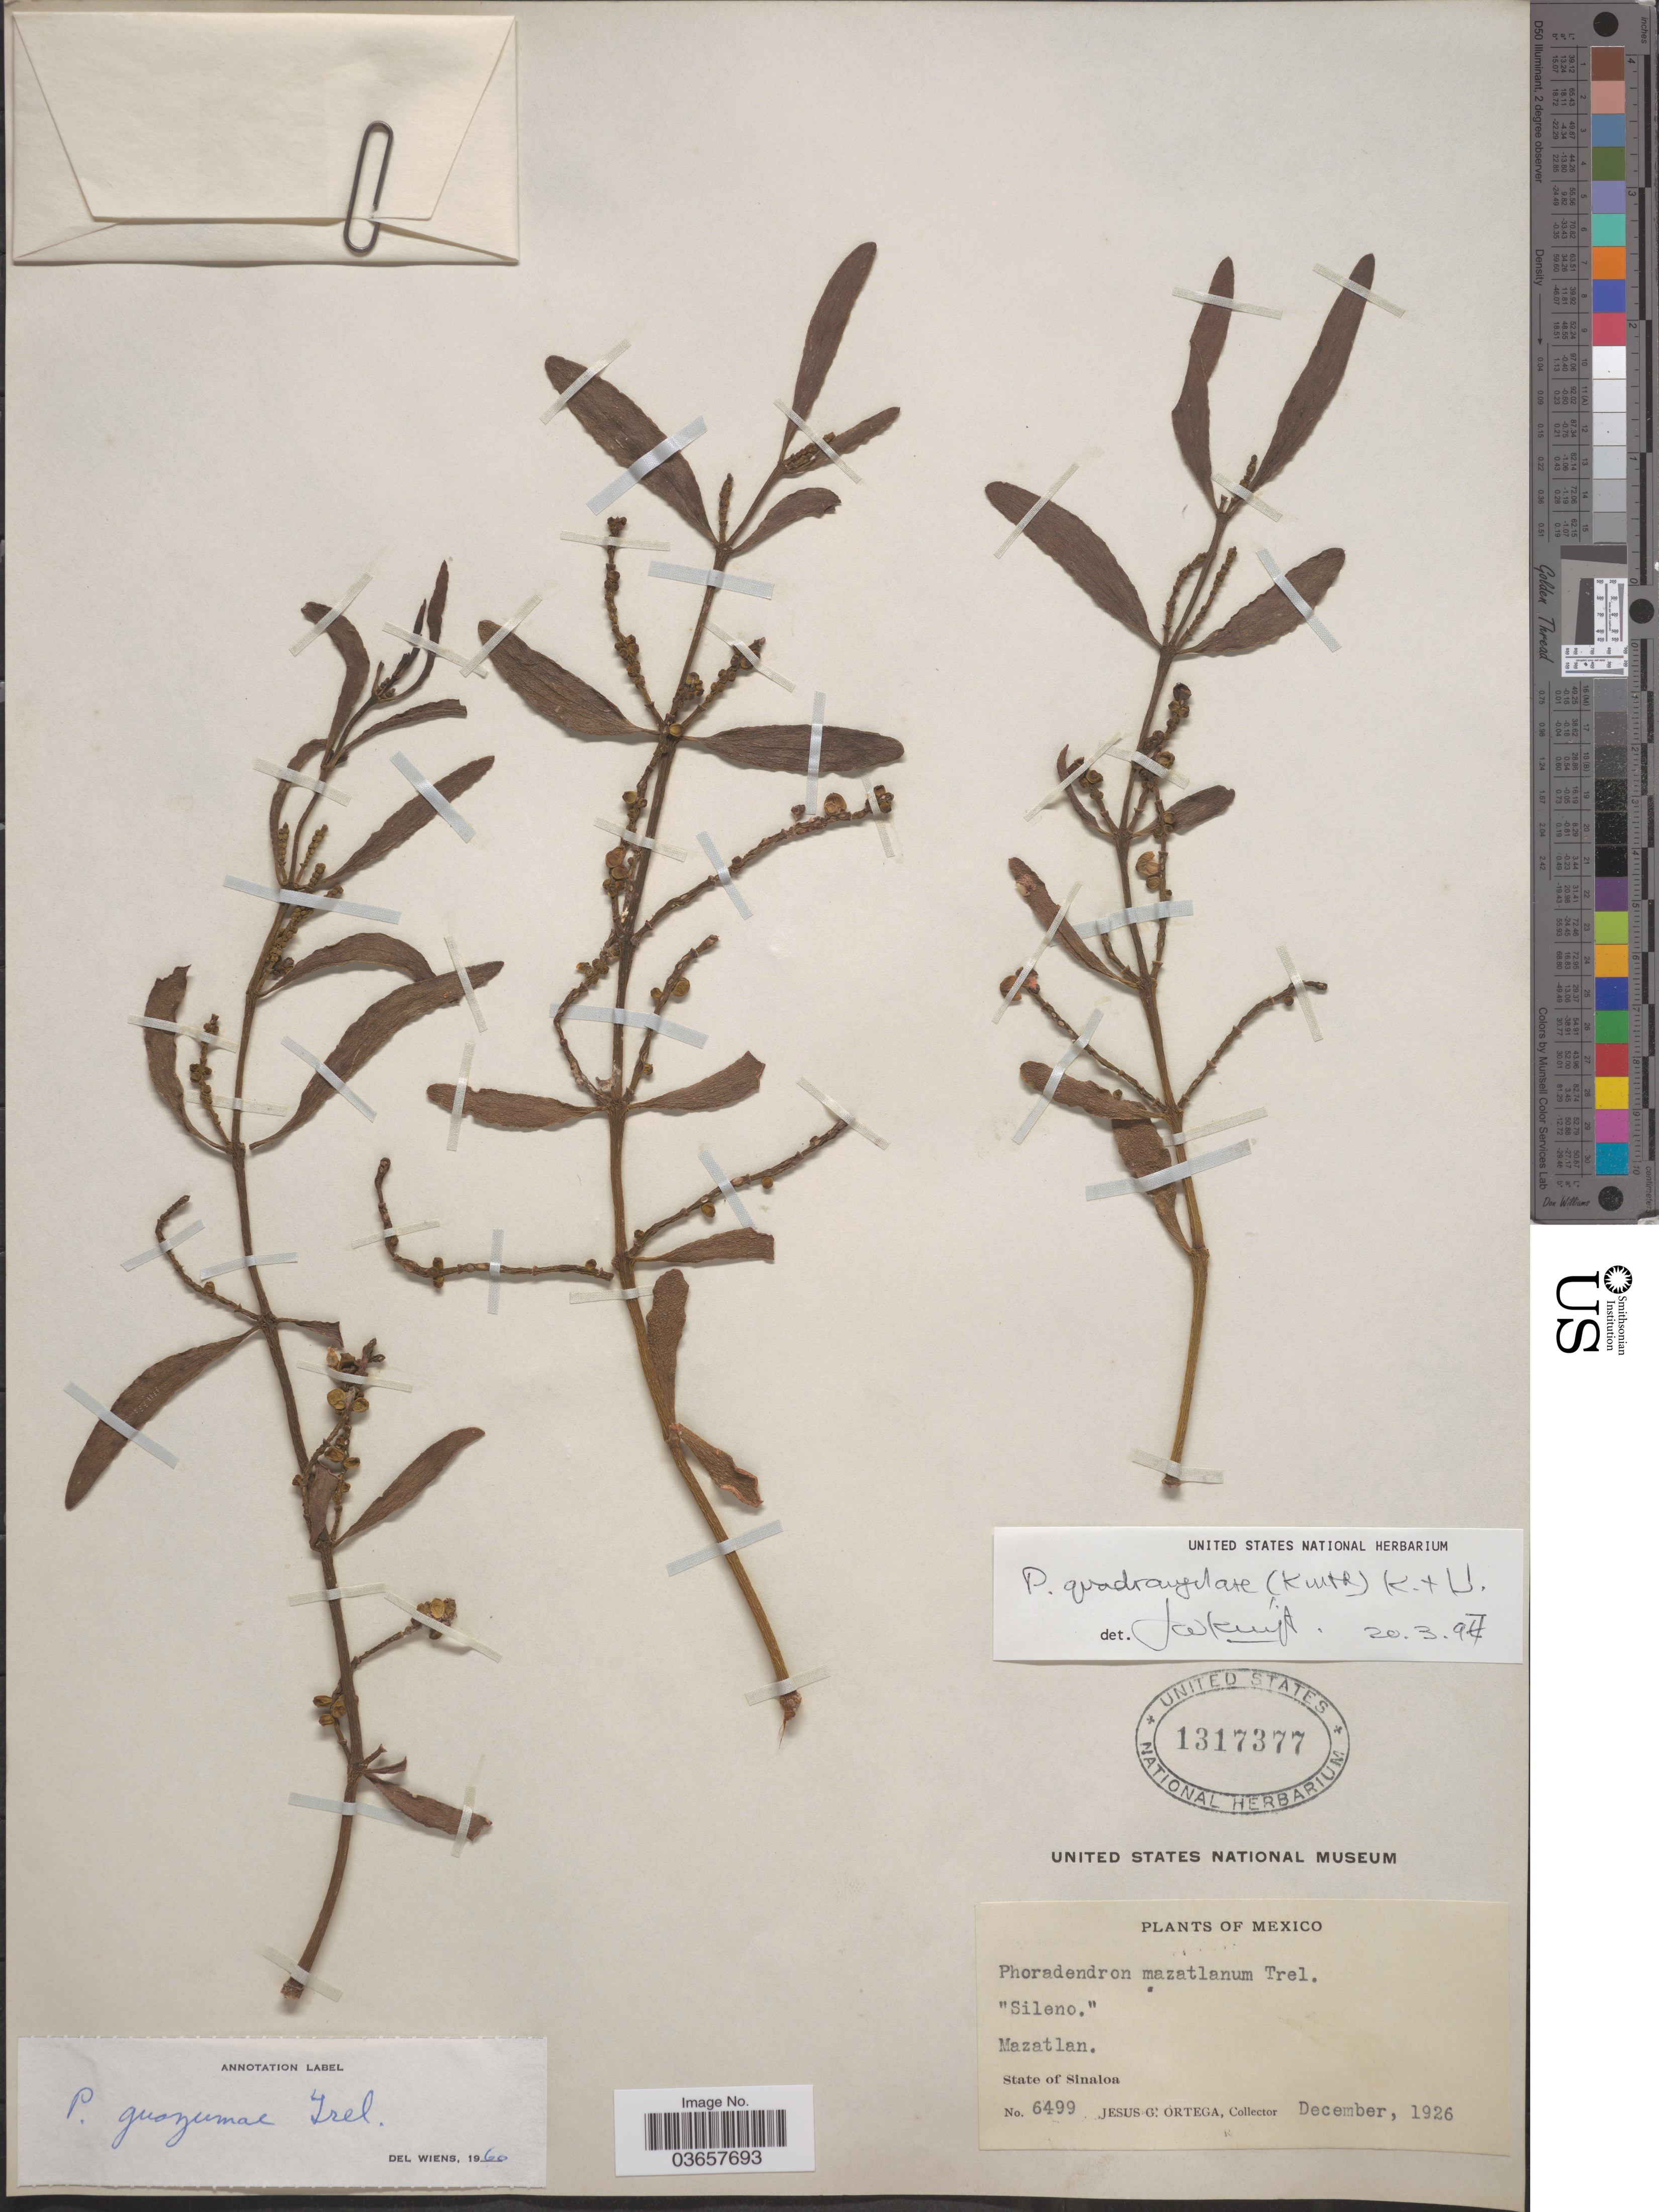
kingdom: Plantae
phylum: Tracheophyta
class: Magnoliopsida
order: Santalales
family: Viscaceae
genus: Phoradendron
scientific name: Phoradendron quadrangulare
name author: (Kunth) Griseb.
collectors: J. Ortega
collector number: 6499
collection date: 1926-12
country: Mexico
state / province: Sinaloa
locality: Mazatlan.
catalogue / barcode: US 1317377